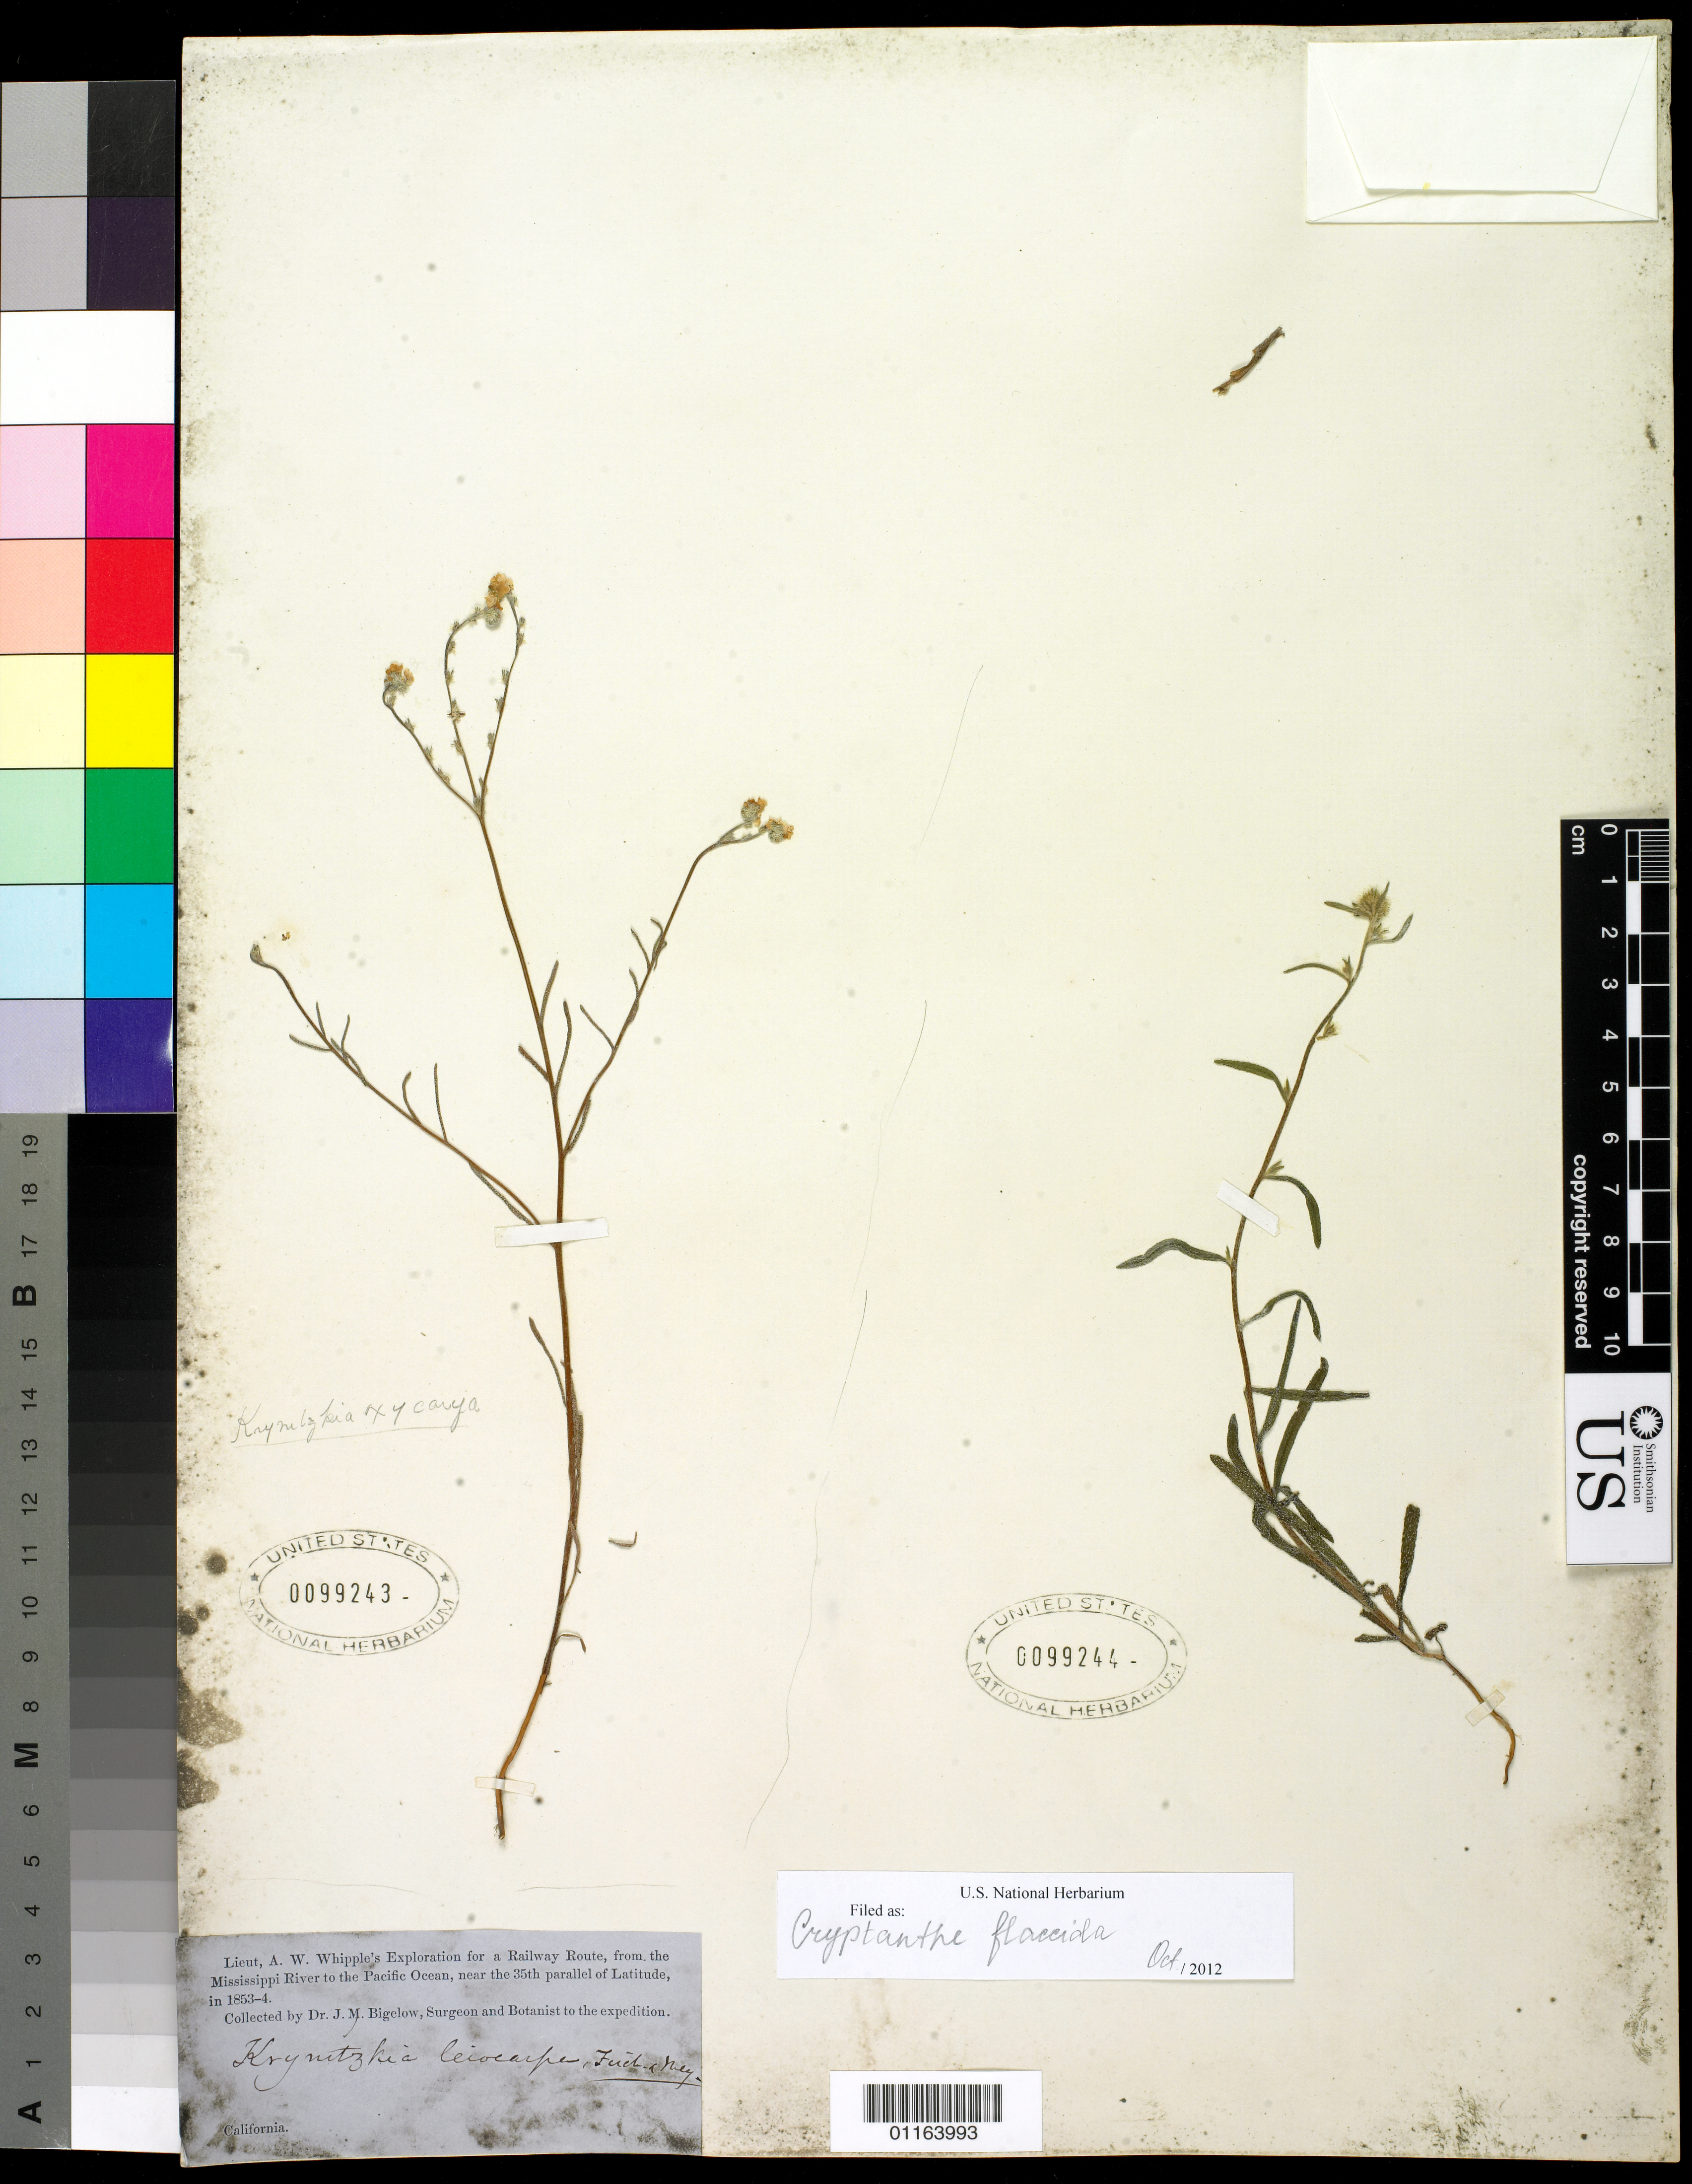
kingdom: Plantae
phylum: Tracheophyta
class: Magnoliopsida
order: Boraginales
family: Boraginaceae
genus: Cryptantha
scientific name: Cryptantha flaccida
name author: (Douglas ex Lehm.) Greene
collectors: J. M. Bigelow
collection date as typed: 1853 to -- --- 1854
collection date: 1853/1854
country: United States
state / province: California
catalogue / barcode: US 99243